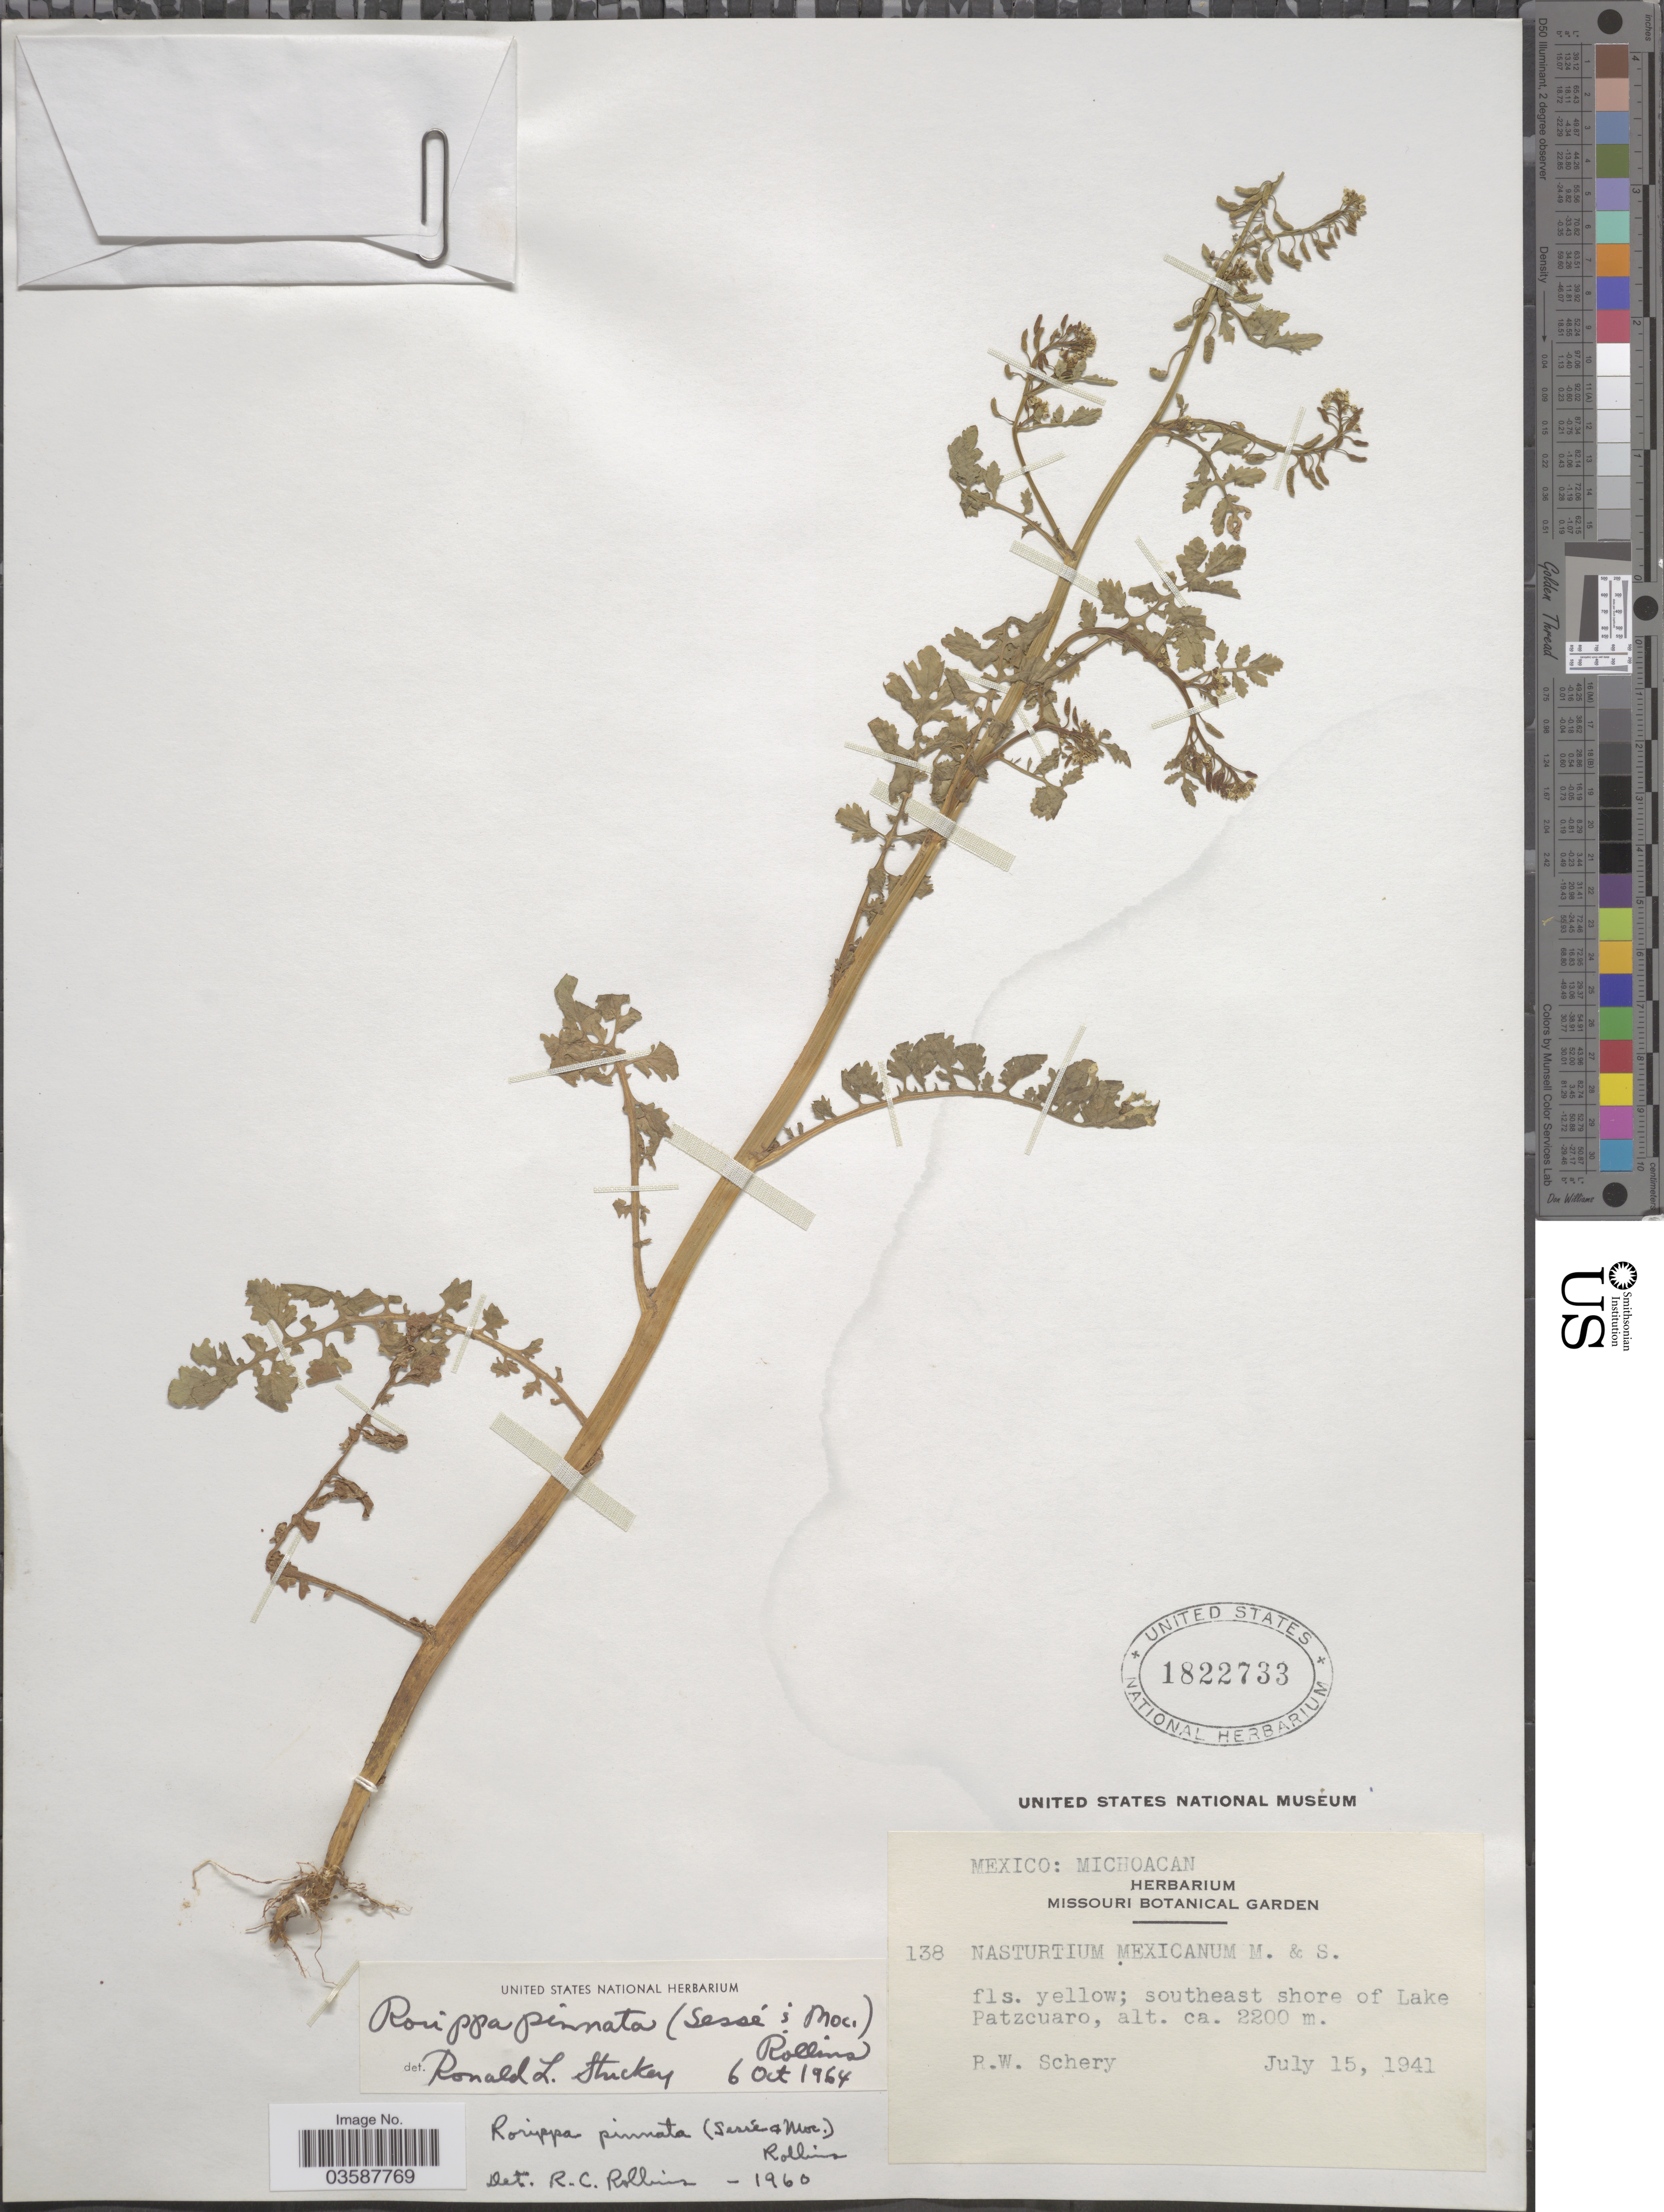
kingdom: Plantae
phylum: Tracheophyta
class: Magnoliopsida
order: Brassicales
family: Brassicaceae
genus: Rorippa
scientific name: Rorippa pinnata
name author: (Sessé & Moc.) Rollins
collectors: R. W. Schery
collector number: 138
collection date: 1941-07-15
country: Mexico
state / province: Michoacán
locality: Southeast shore of Lake Patzcuaro.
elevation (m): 2200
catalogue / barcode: US 1822733